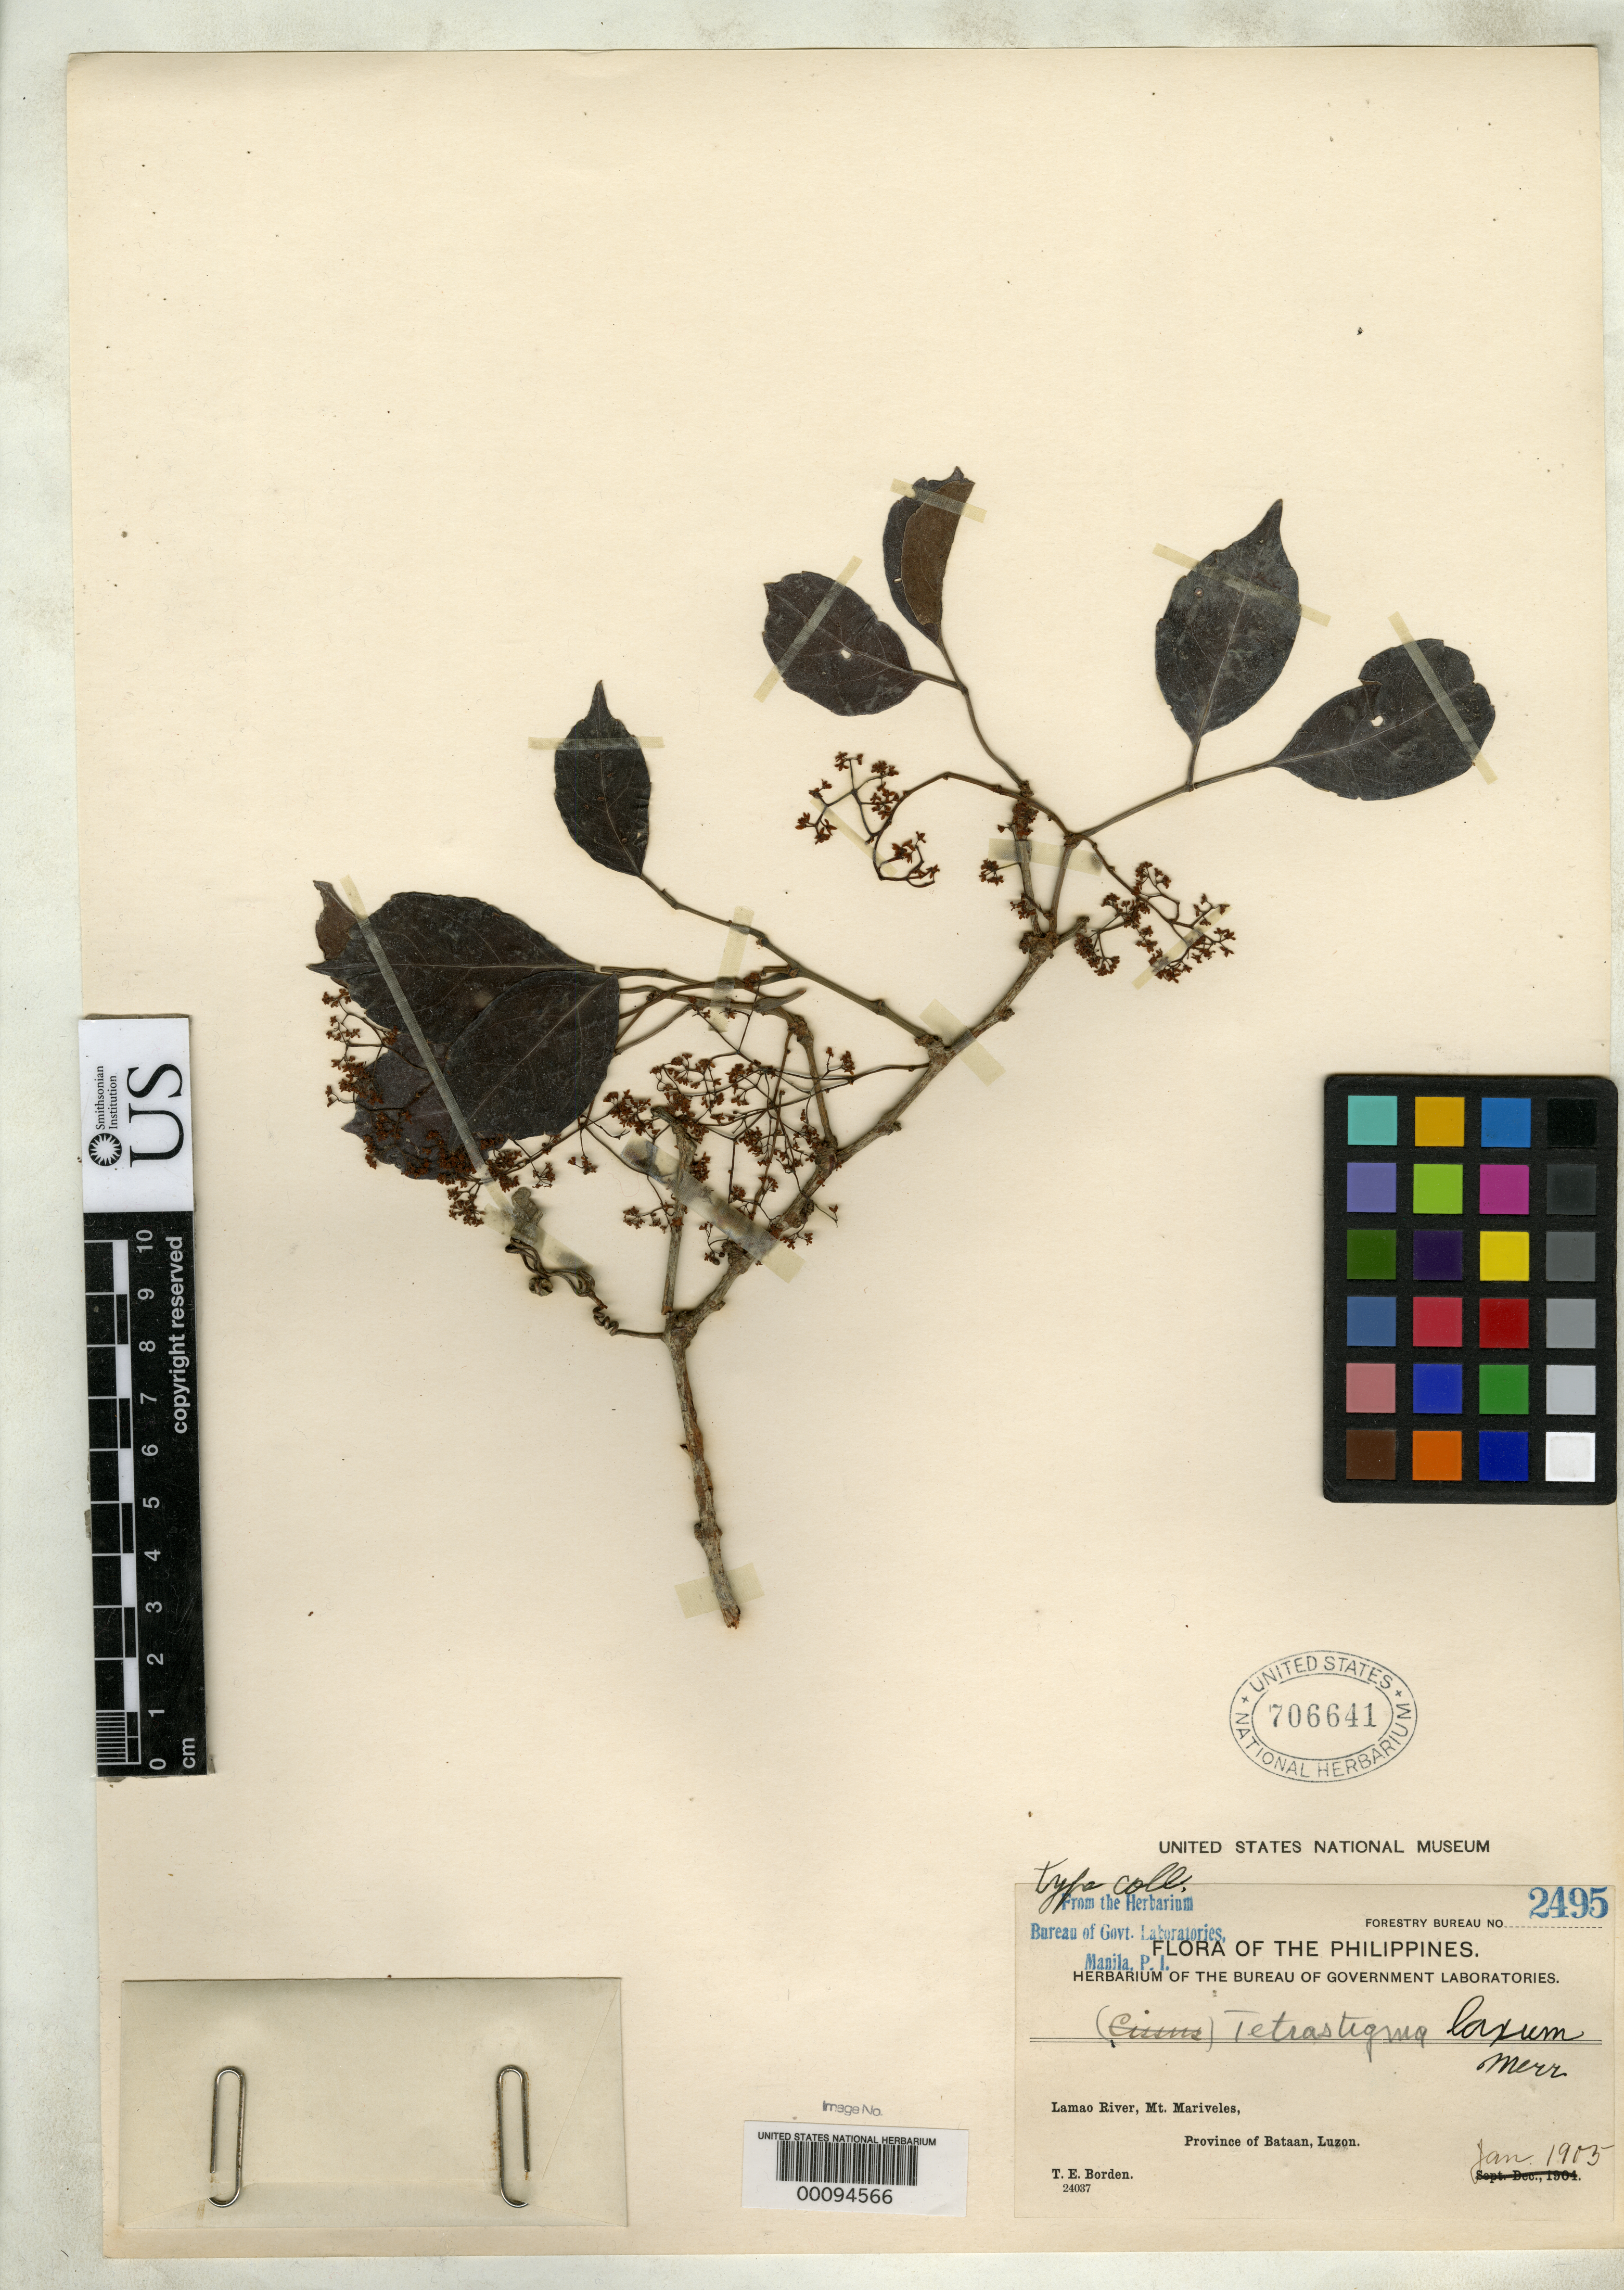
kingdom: Plantae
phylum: Tracheophyta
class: Magnoliopsida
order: Vitales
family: Vitaceae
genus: Tetrastigma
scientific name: Tetrastigma laxum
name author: Merr.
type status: Isotype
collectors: T. E. Borden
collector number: Bur. Sci. 2495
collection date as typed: Jan 1903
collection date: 1903-01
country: Philippines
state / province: Central Luzon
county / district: Bataan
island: Luzon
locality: Lamao River, Mt Mariveles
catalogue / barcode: US 706641